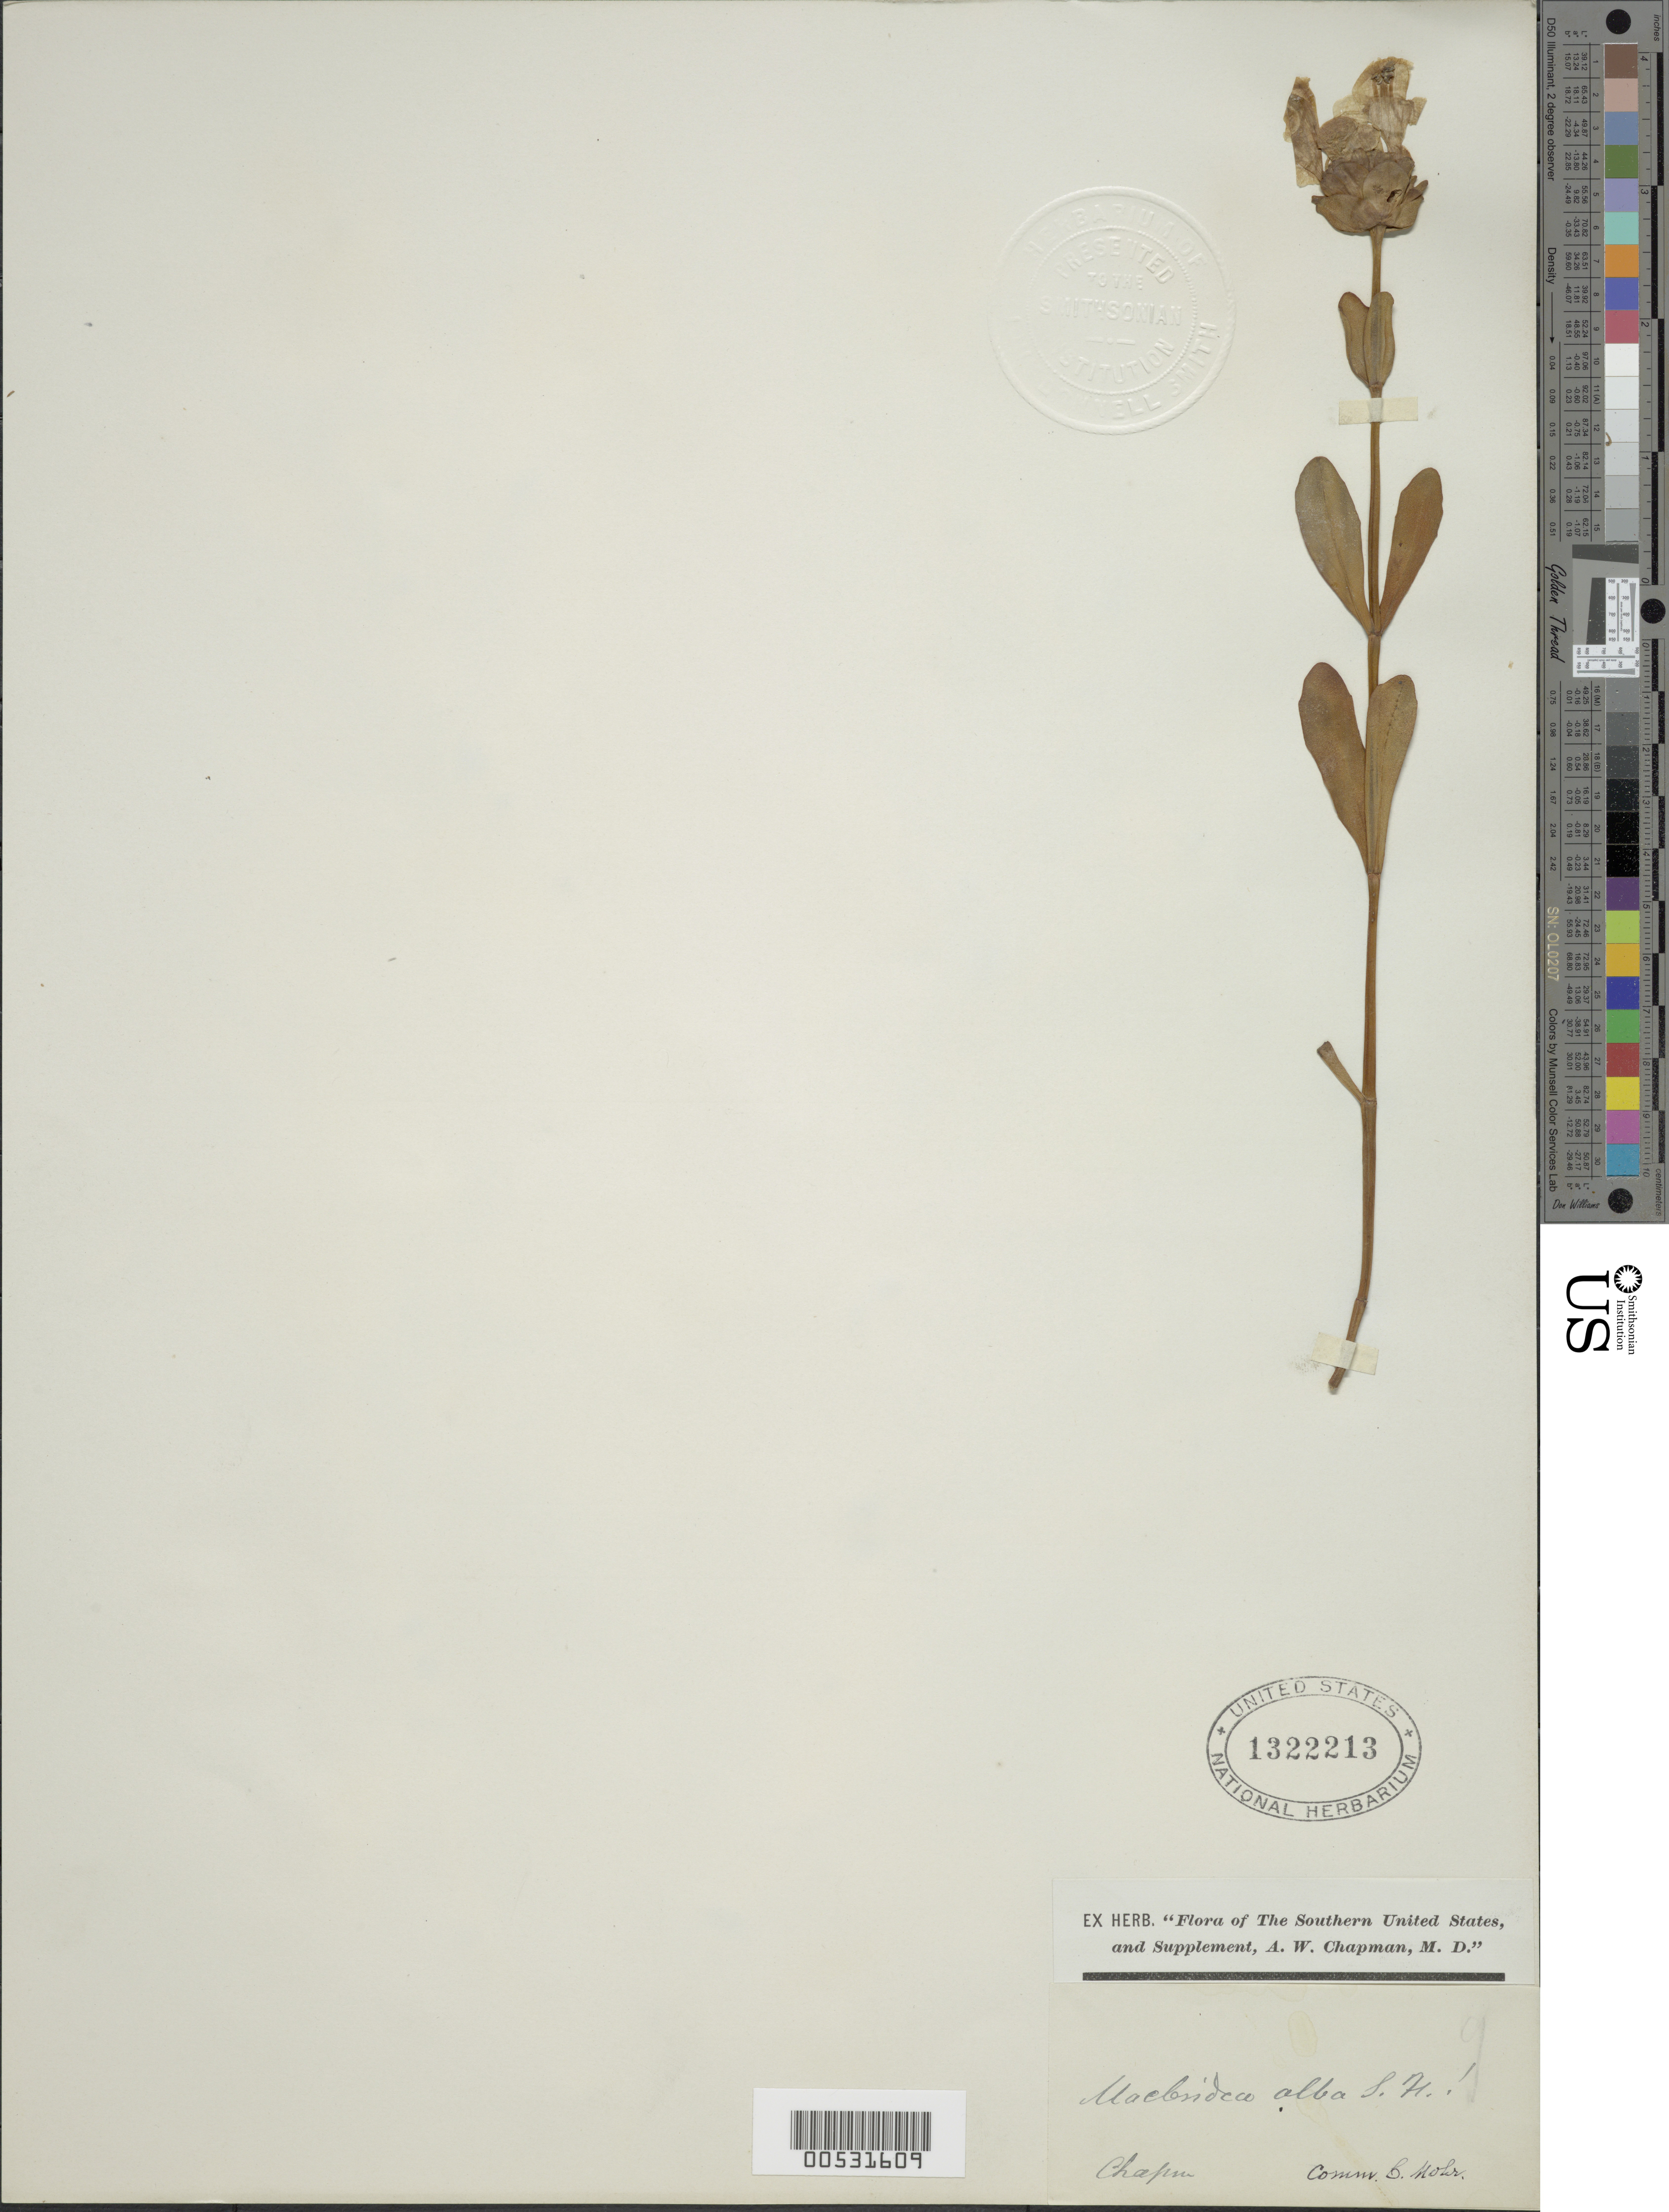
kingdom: Plantae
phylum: Tracheophyta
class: Magnoliopsida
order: Lamiales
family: Lamiaceae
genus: Macbridea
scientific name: Macbridea alba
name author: Chapm.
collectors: ex herb. Chapman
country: United States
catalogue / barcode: US 1322213